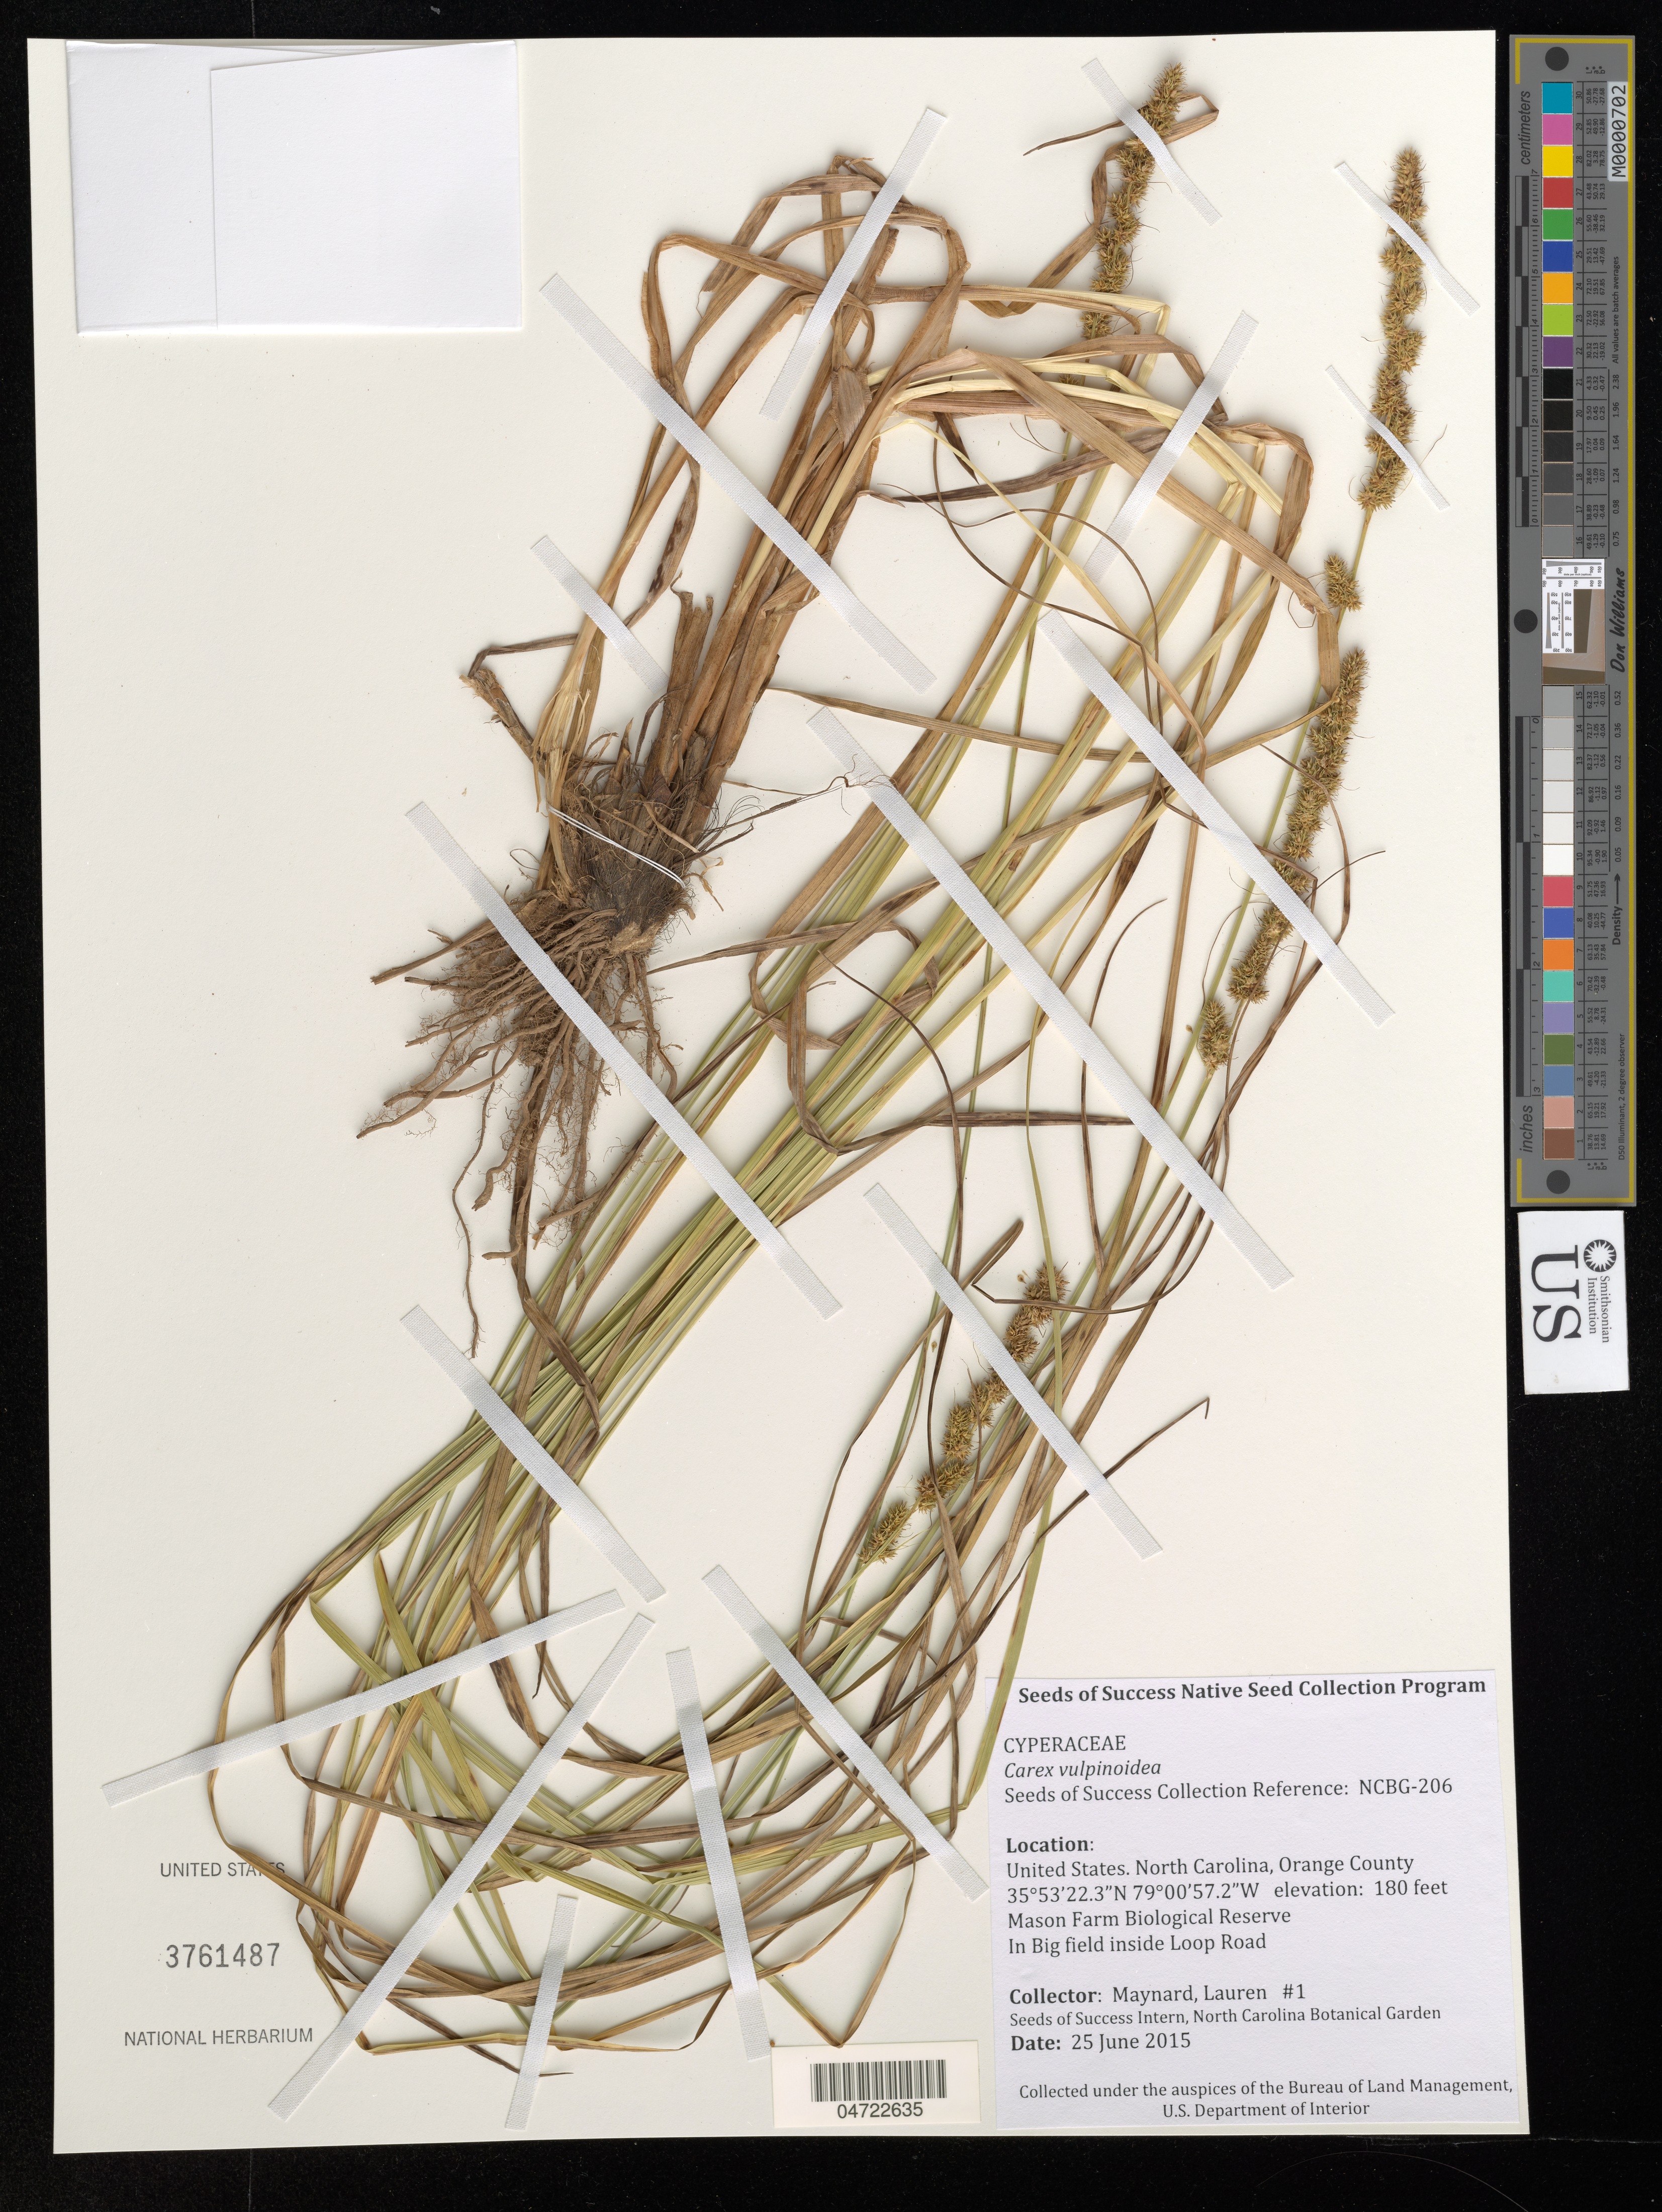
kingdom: Plantae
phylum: Tracheophyta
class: Liliopsida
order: Poales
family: Cyperaceae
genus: Carex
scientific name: Carex vulpinoidea Michx.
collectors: L. Maynard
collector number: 1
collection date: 2015-06-25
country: United States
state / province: North Carolina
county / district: Orange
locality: Orange County. Mason Farm Biological Reserve. In Big field inside Loop Road.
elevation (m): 55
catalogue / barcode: US 3761487